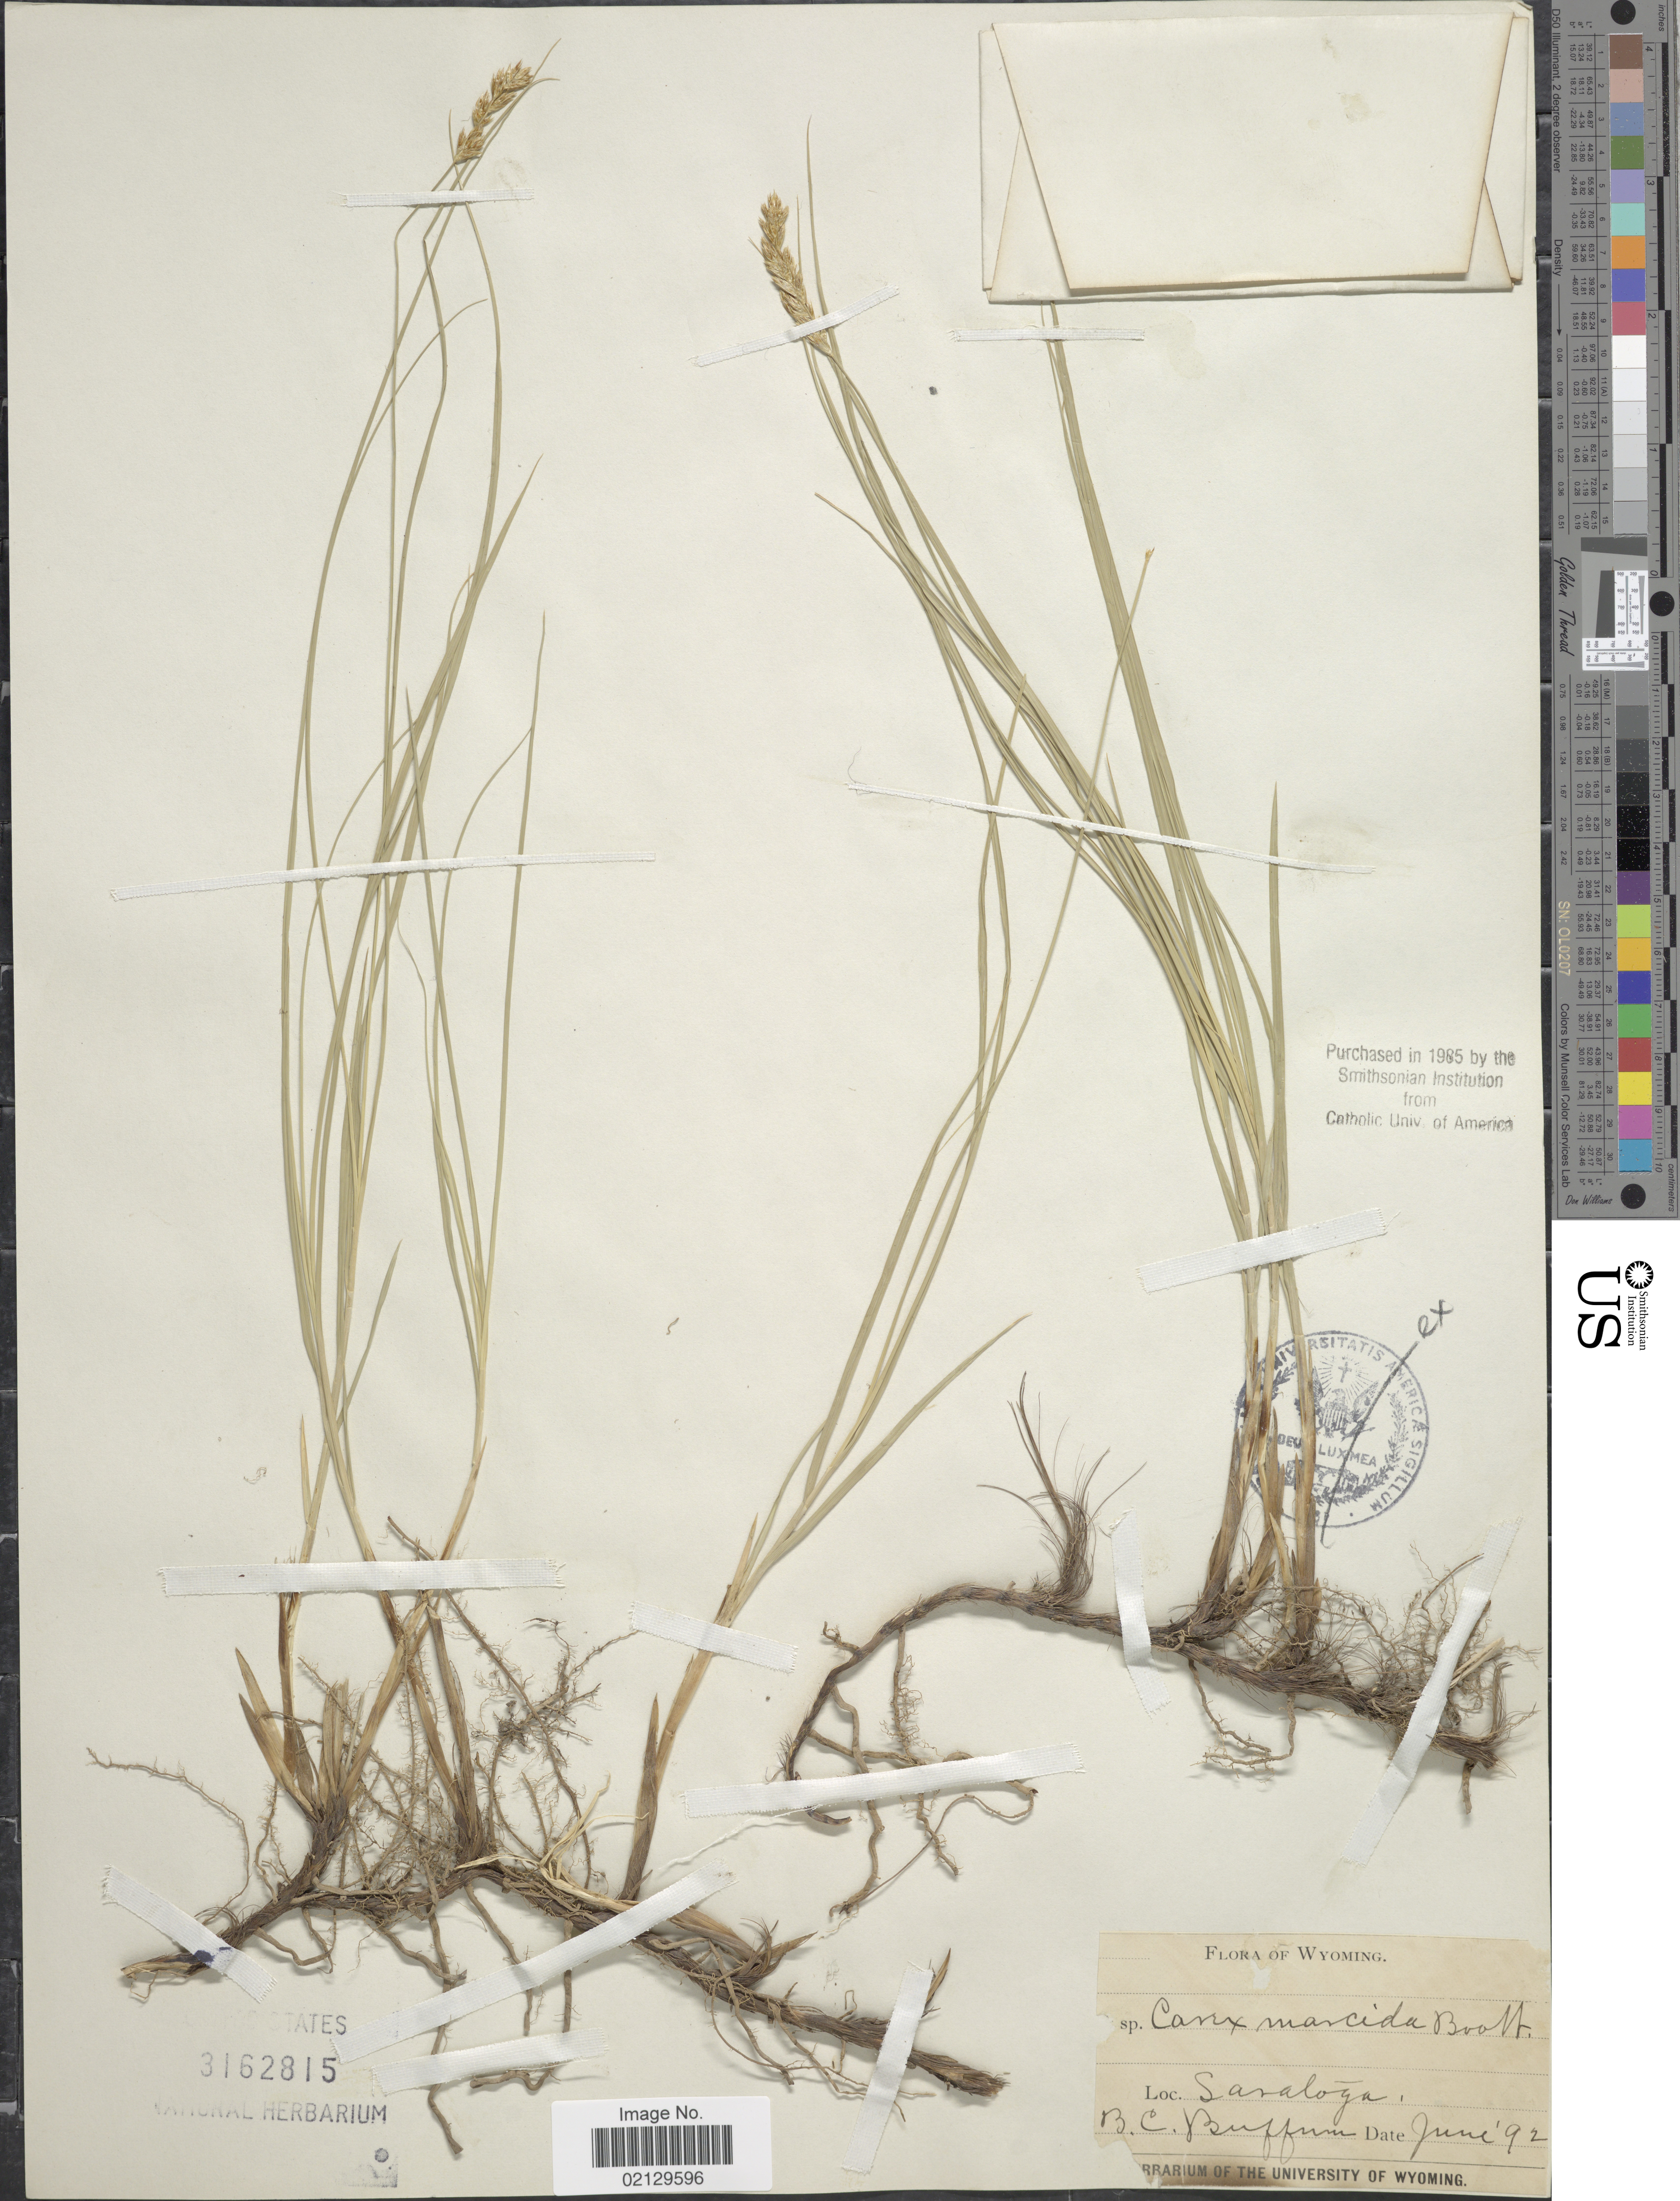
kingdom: Plantae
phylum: Tracheophyta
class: Liliopsida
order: Poales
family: Cyperaceae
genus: Carex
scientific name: Carex praegracilis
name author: W. Boott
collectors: B. Buffum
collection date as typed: Transcribed d/m/y: /6/92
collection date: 1892-06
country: United States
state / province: Wyoming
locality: Saratoga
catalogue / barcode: US 3162815